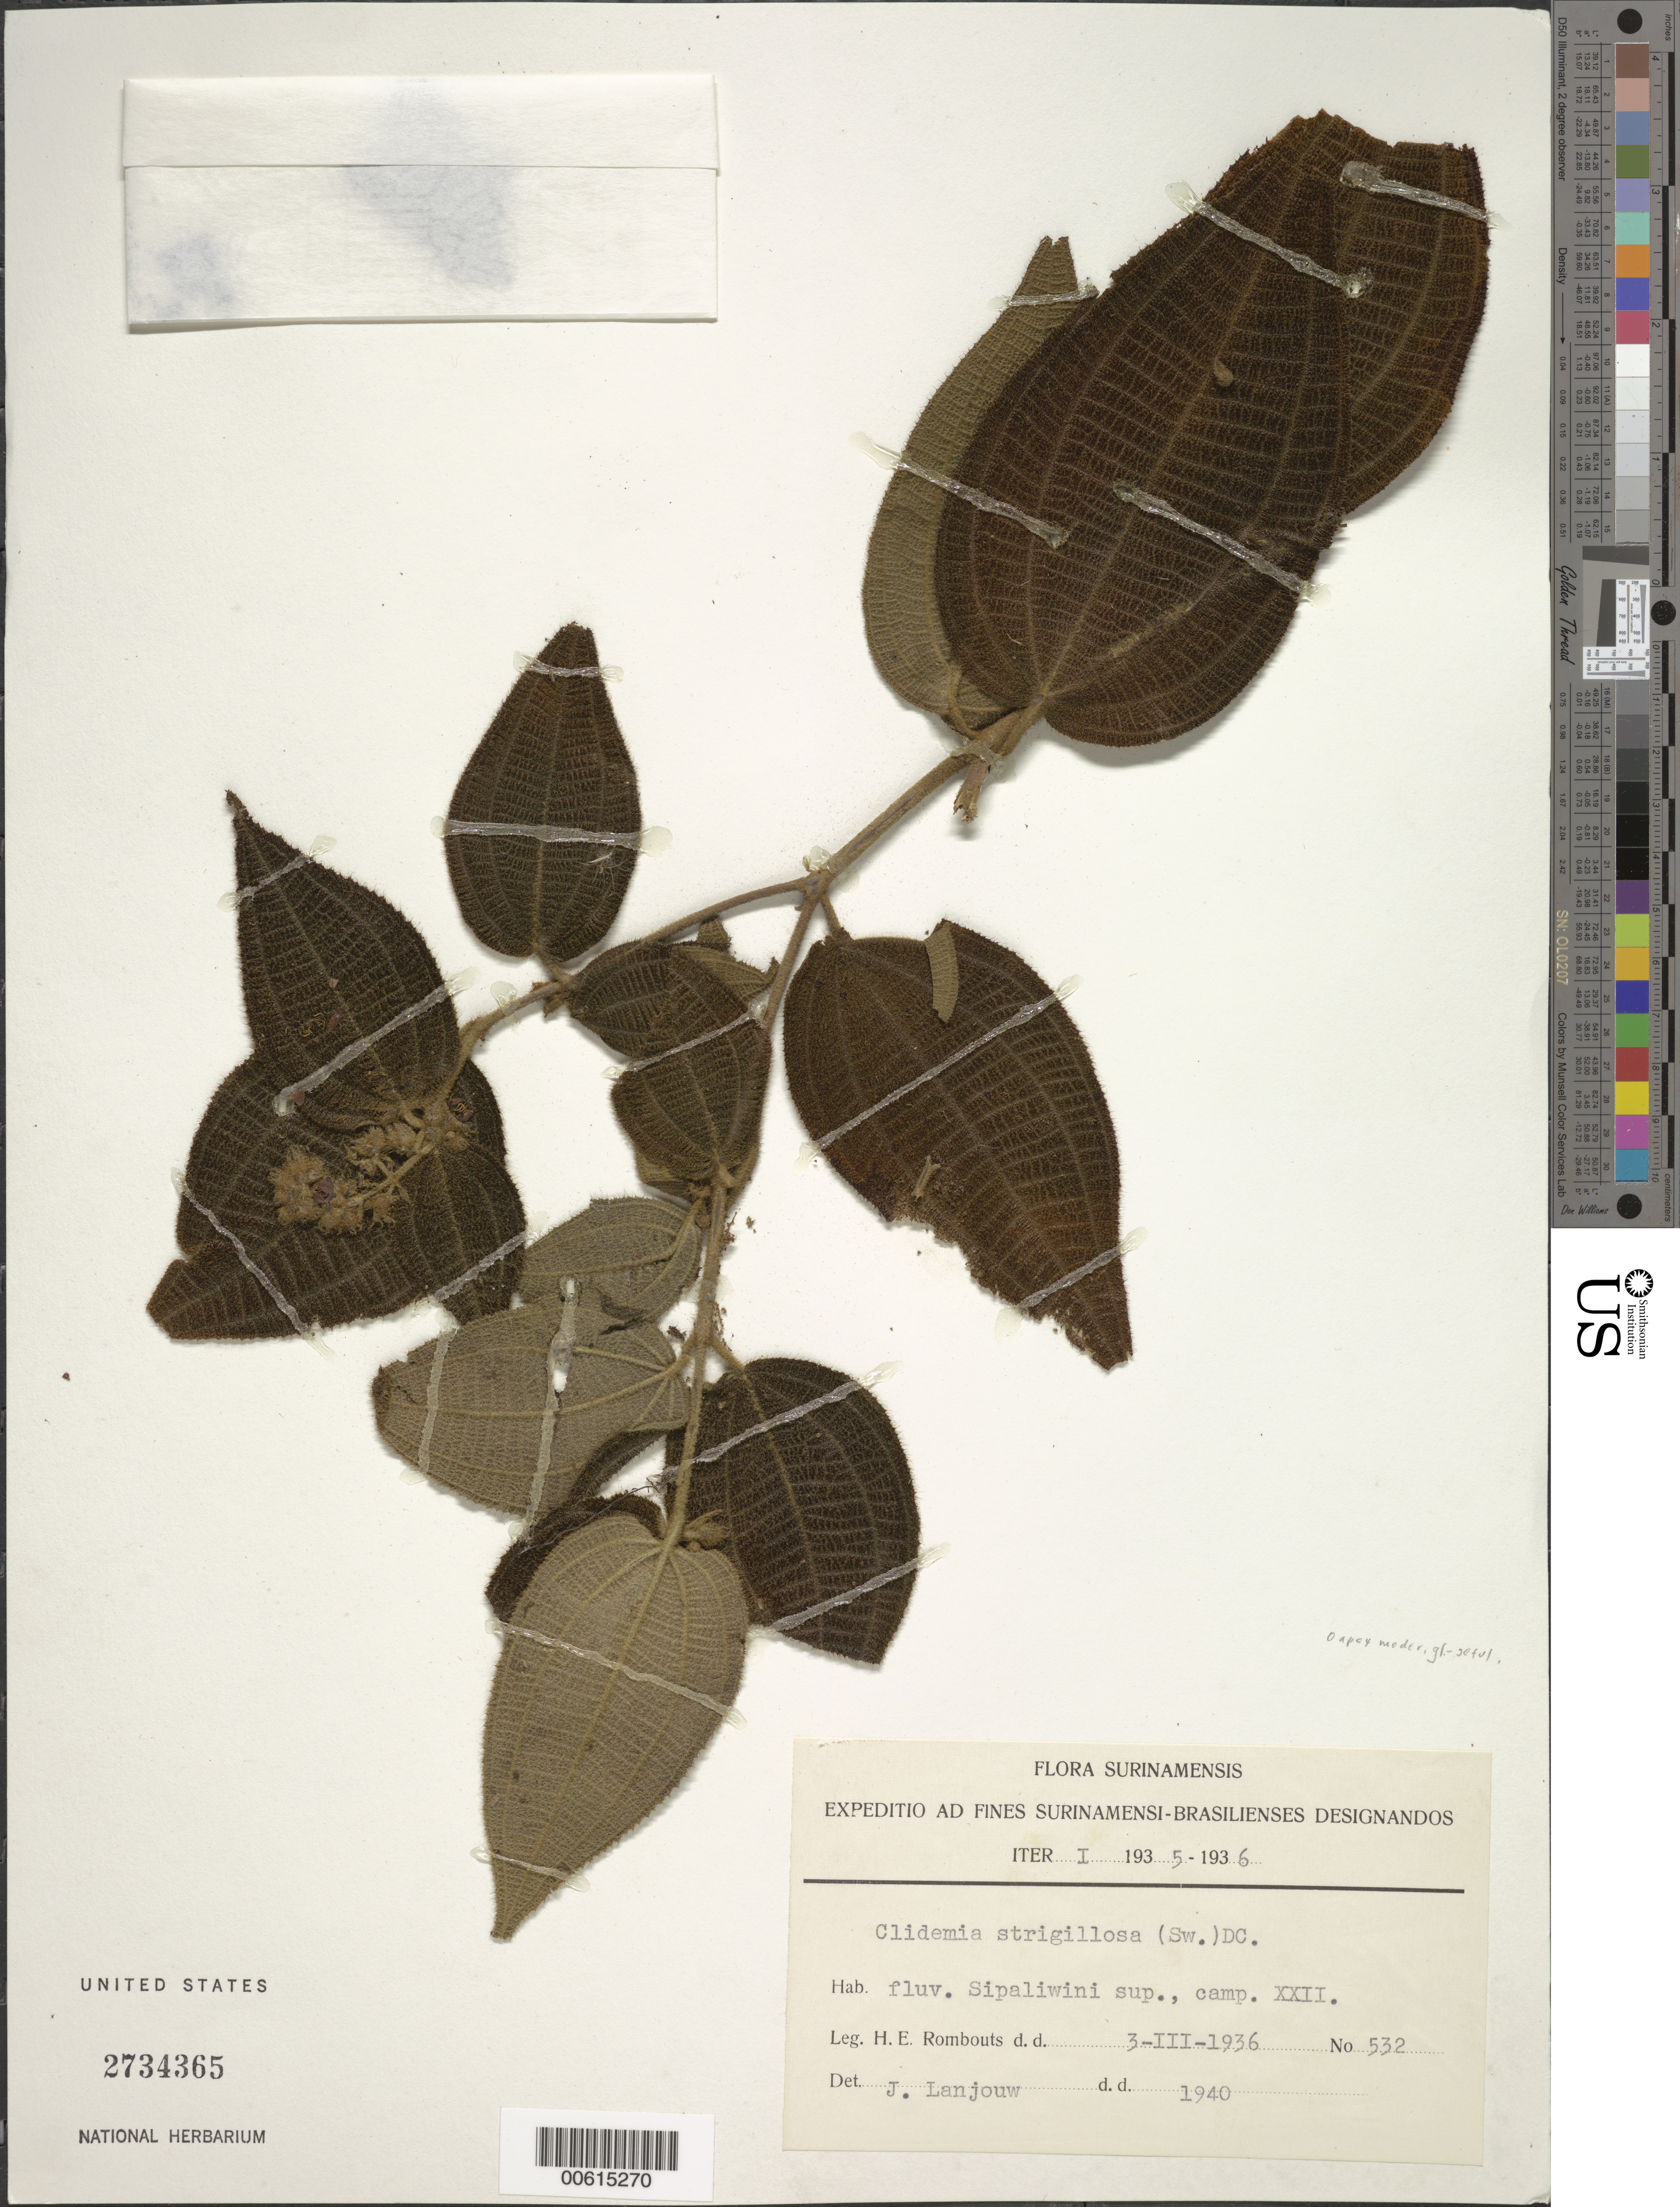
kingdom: Plantae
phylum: Tracheophyta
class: Magnoliopsida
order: Myrtales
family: Melastomataceae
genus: Clidemia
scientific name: Clidemia strigillosa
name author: (Sw.) DC.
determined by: Frey, R.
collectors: H. Rombouts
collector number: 532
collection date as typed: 3-Mar-36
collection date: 1936-03-03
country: Suriname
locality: Upper Sipaliwini R., camp XXII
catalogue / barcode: US 2734365